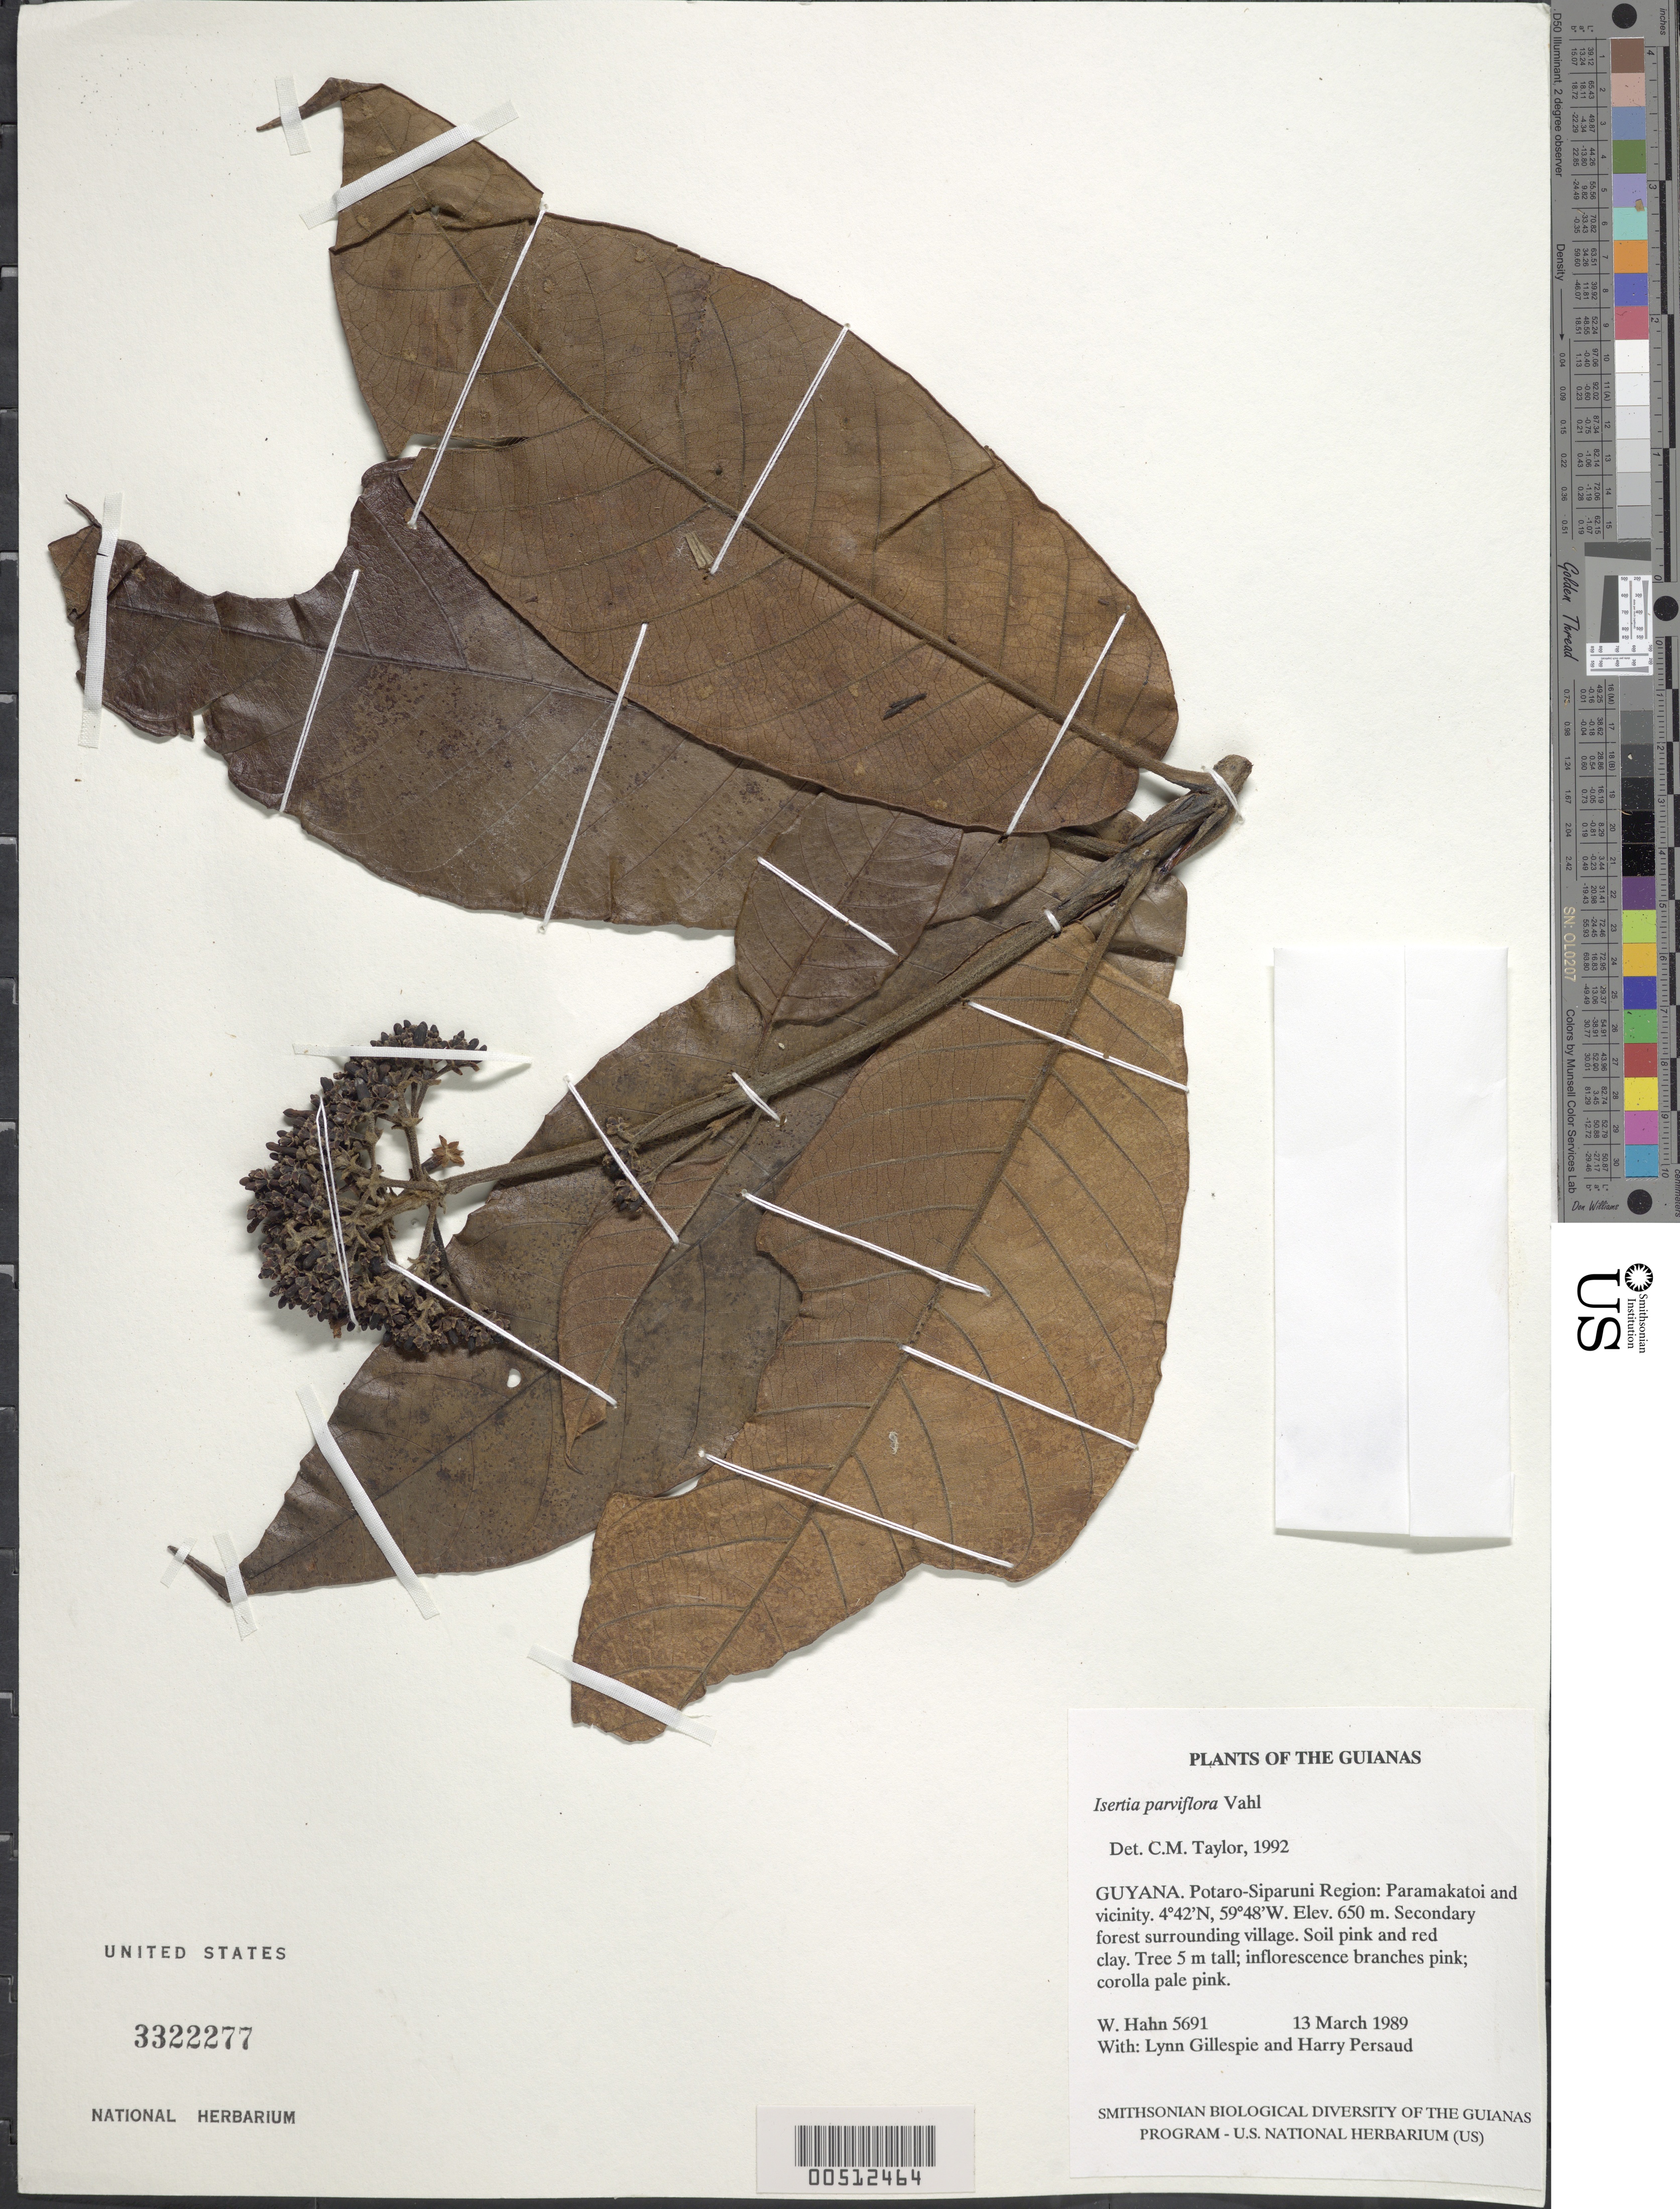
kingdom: Plantae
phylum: Tracheophyta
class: Magnoliopsida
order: Gentianales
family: Rubiaceae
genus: Isertia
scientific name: Isertia parviflora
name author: Vahl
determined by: Taylor, Charlotte M.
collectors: W. Hahn, L. J. Gillespie & H. Persaud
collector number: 5691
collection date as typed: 13 March 1989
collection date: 1989-03-13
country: Guyana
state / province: Potaro-Siparuni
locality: Paramakatoi and vicinity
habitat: Secondary forest surrounding village. Soil pink and red clay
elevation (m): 650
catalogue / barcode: US 3322277